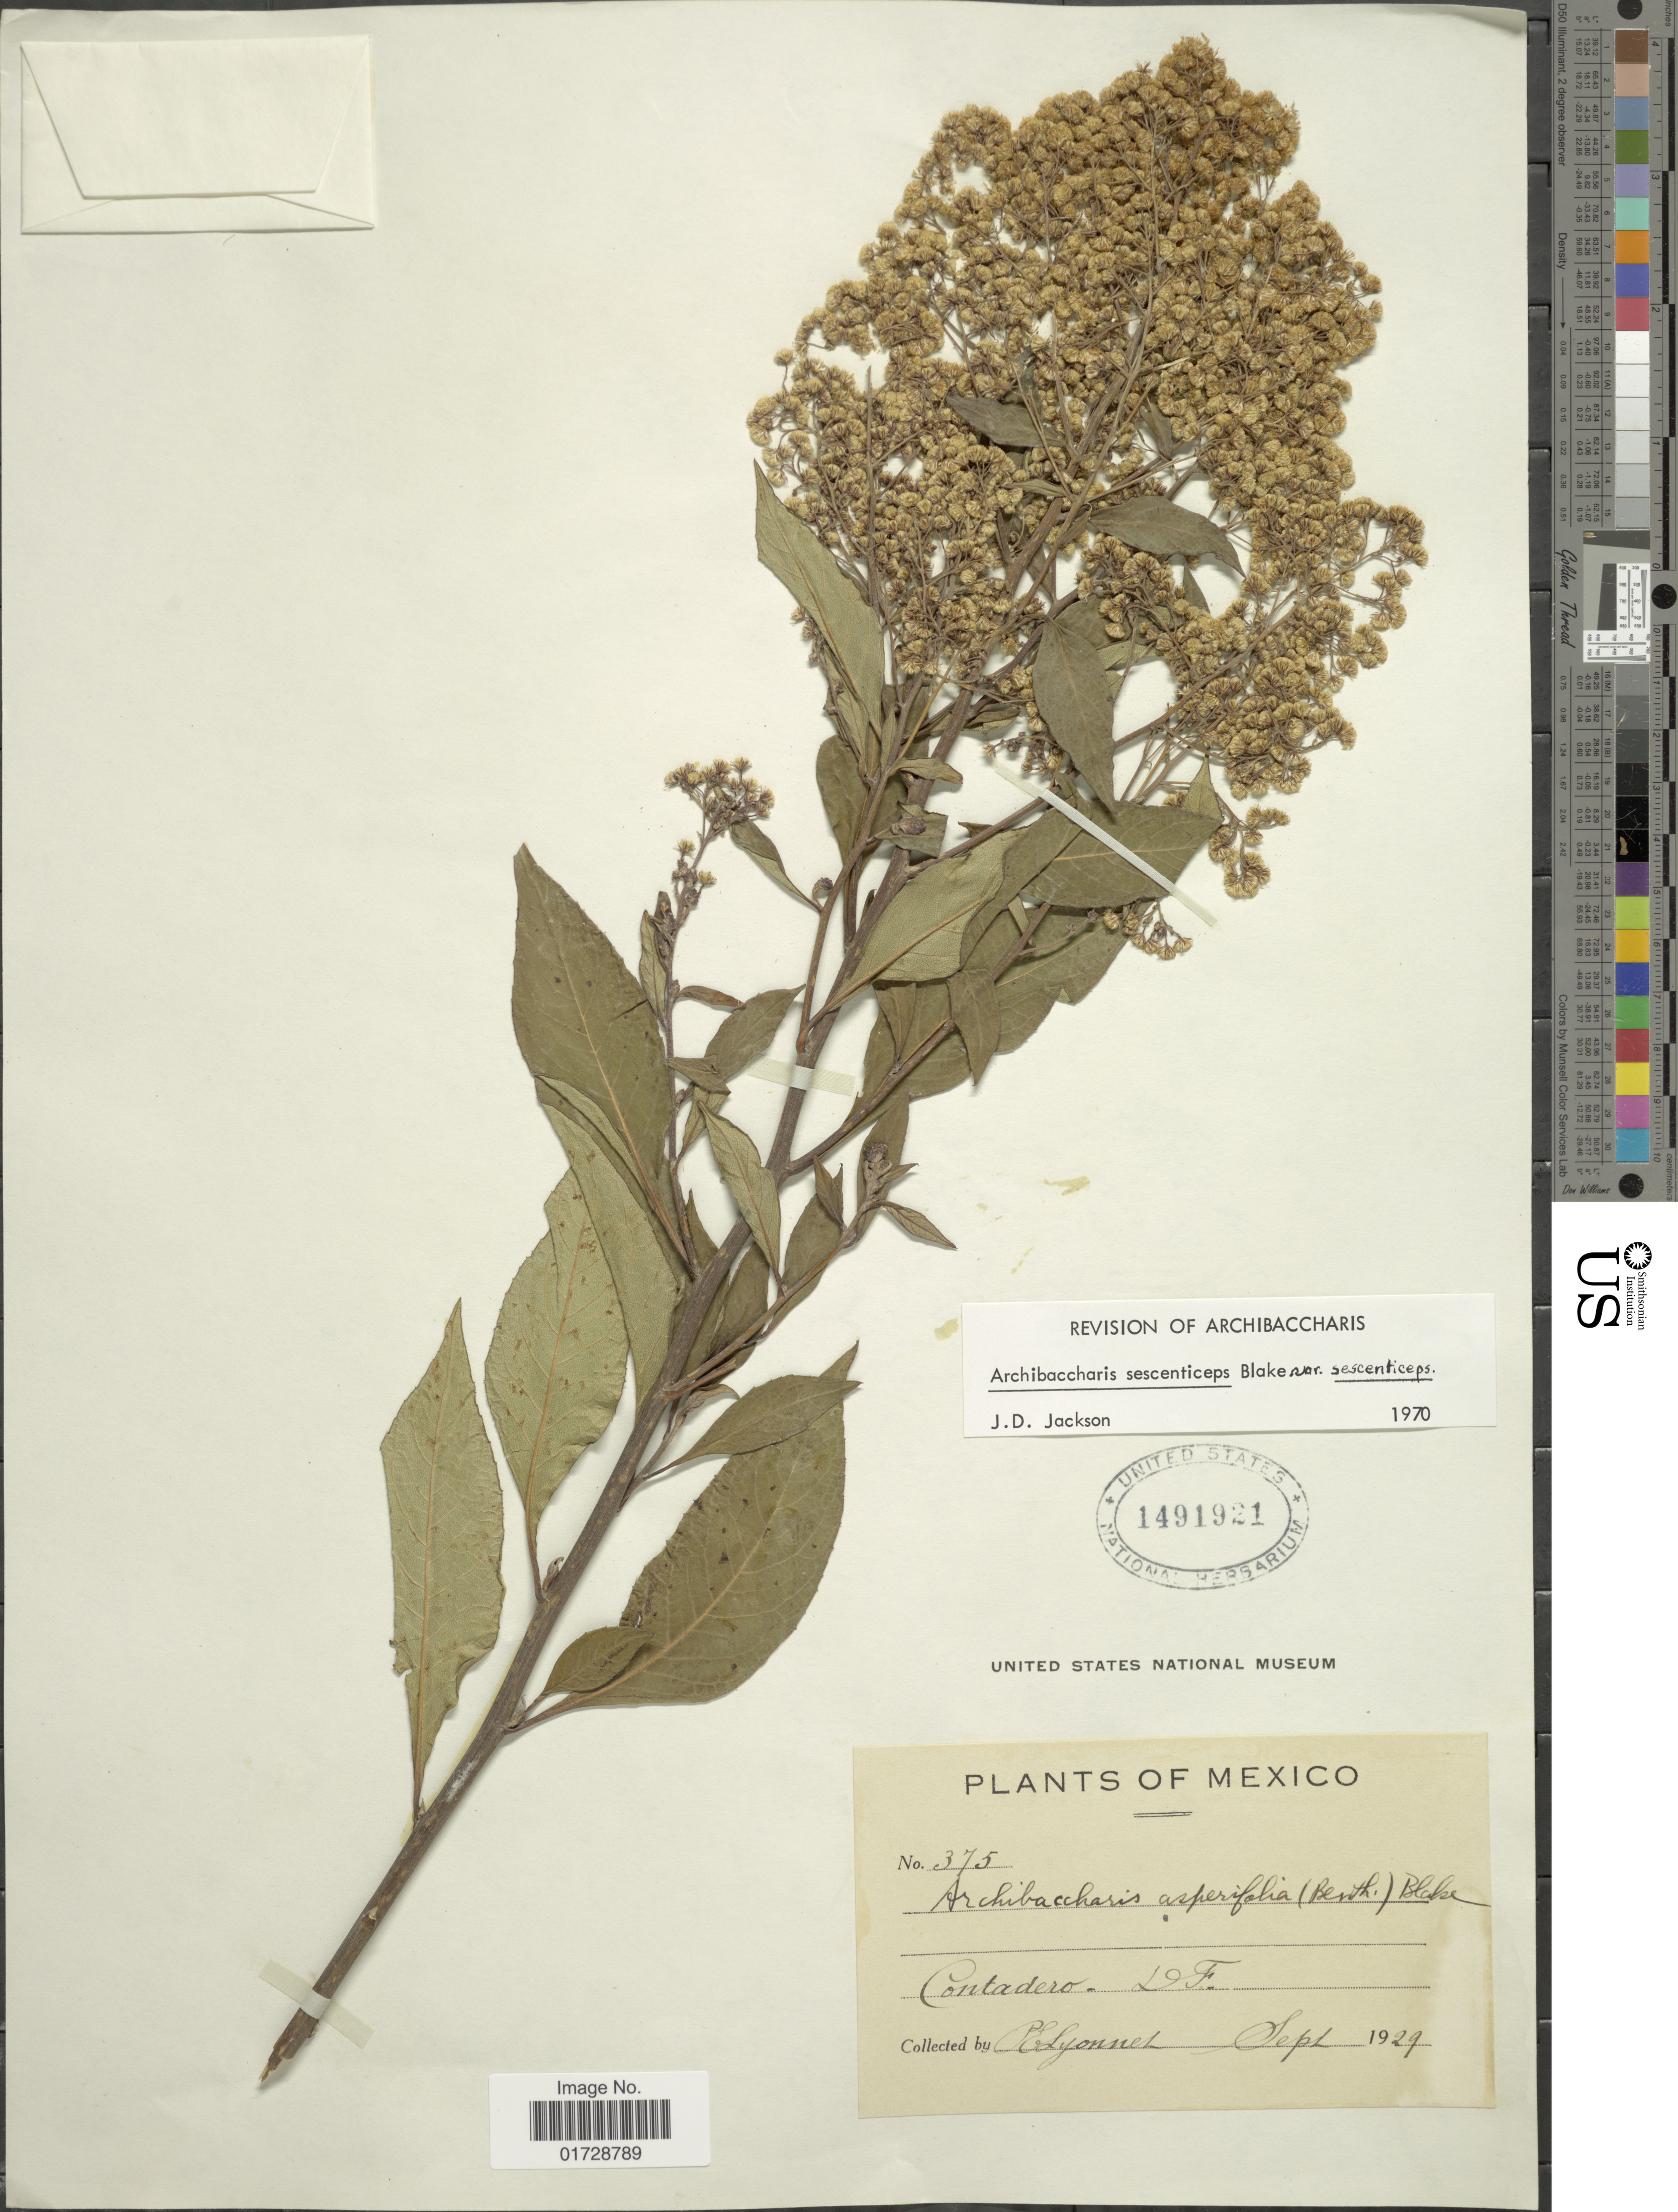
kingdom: Plantae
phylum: Tracheophyta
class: Magnoliopsida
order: Asterales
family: Asteraceae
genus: Archibaccharis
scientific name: Archibaccharis sescenticeps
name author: (S.F. Blake) S.F. Blake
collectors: P. Lyonnel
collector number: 375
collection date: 1929-09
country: Mexico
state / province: Distrito Federal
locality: Contadero, D. F.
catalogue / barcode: US 1491921